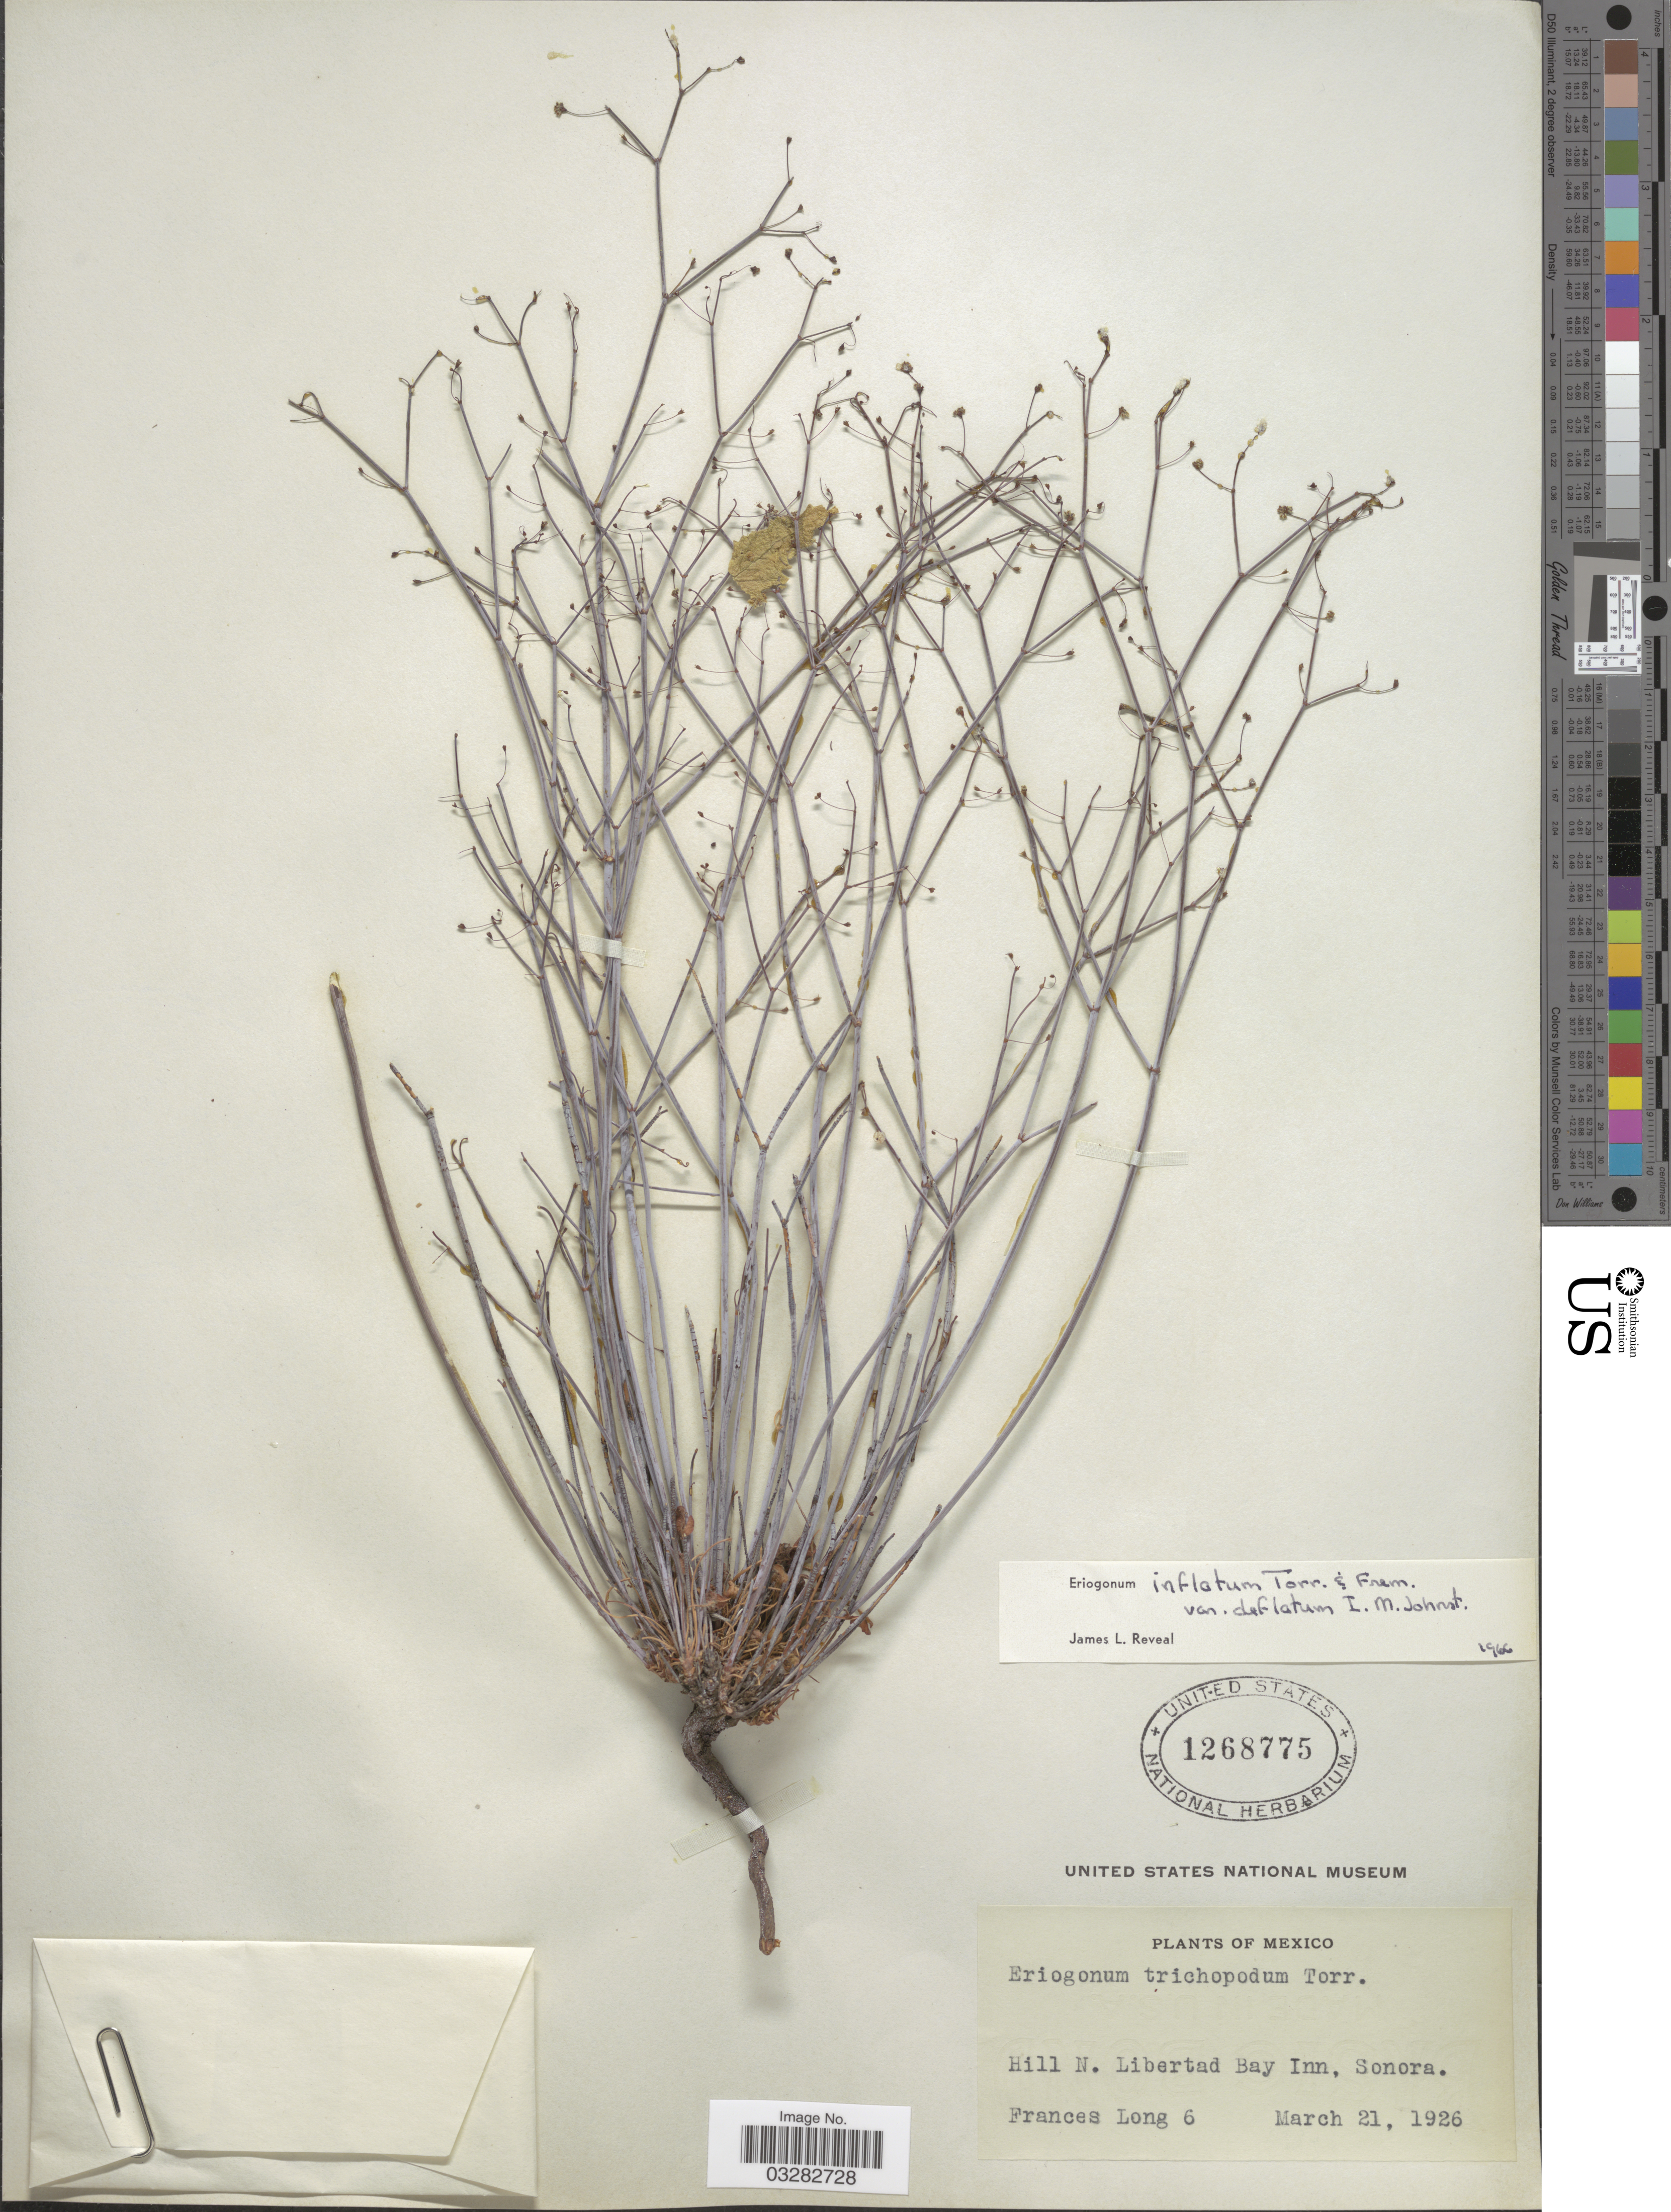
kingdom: Plantae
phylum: Tracheophyta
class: Magnoliopsida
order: Caryophyllales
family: Polygonaceae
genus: Eriogonum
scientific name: Eriogonum inflatum var. deflatum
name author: I.M. Johnst.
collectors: F. Long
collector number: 6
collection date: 1926-03-21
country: Mexico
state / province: Sonora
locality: Hill N. Libertad Bay Inn.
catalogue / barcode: US 1268775